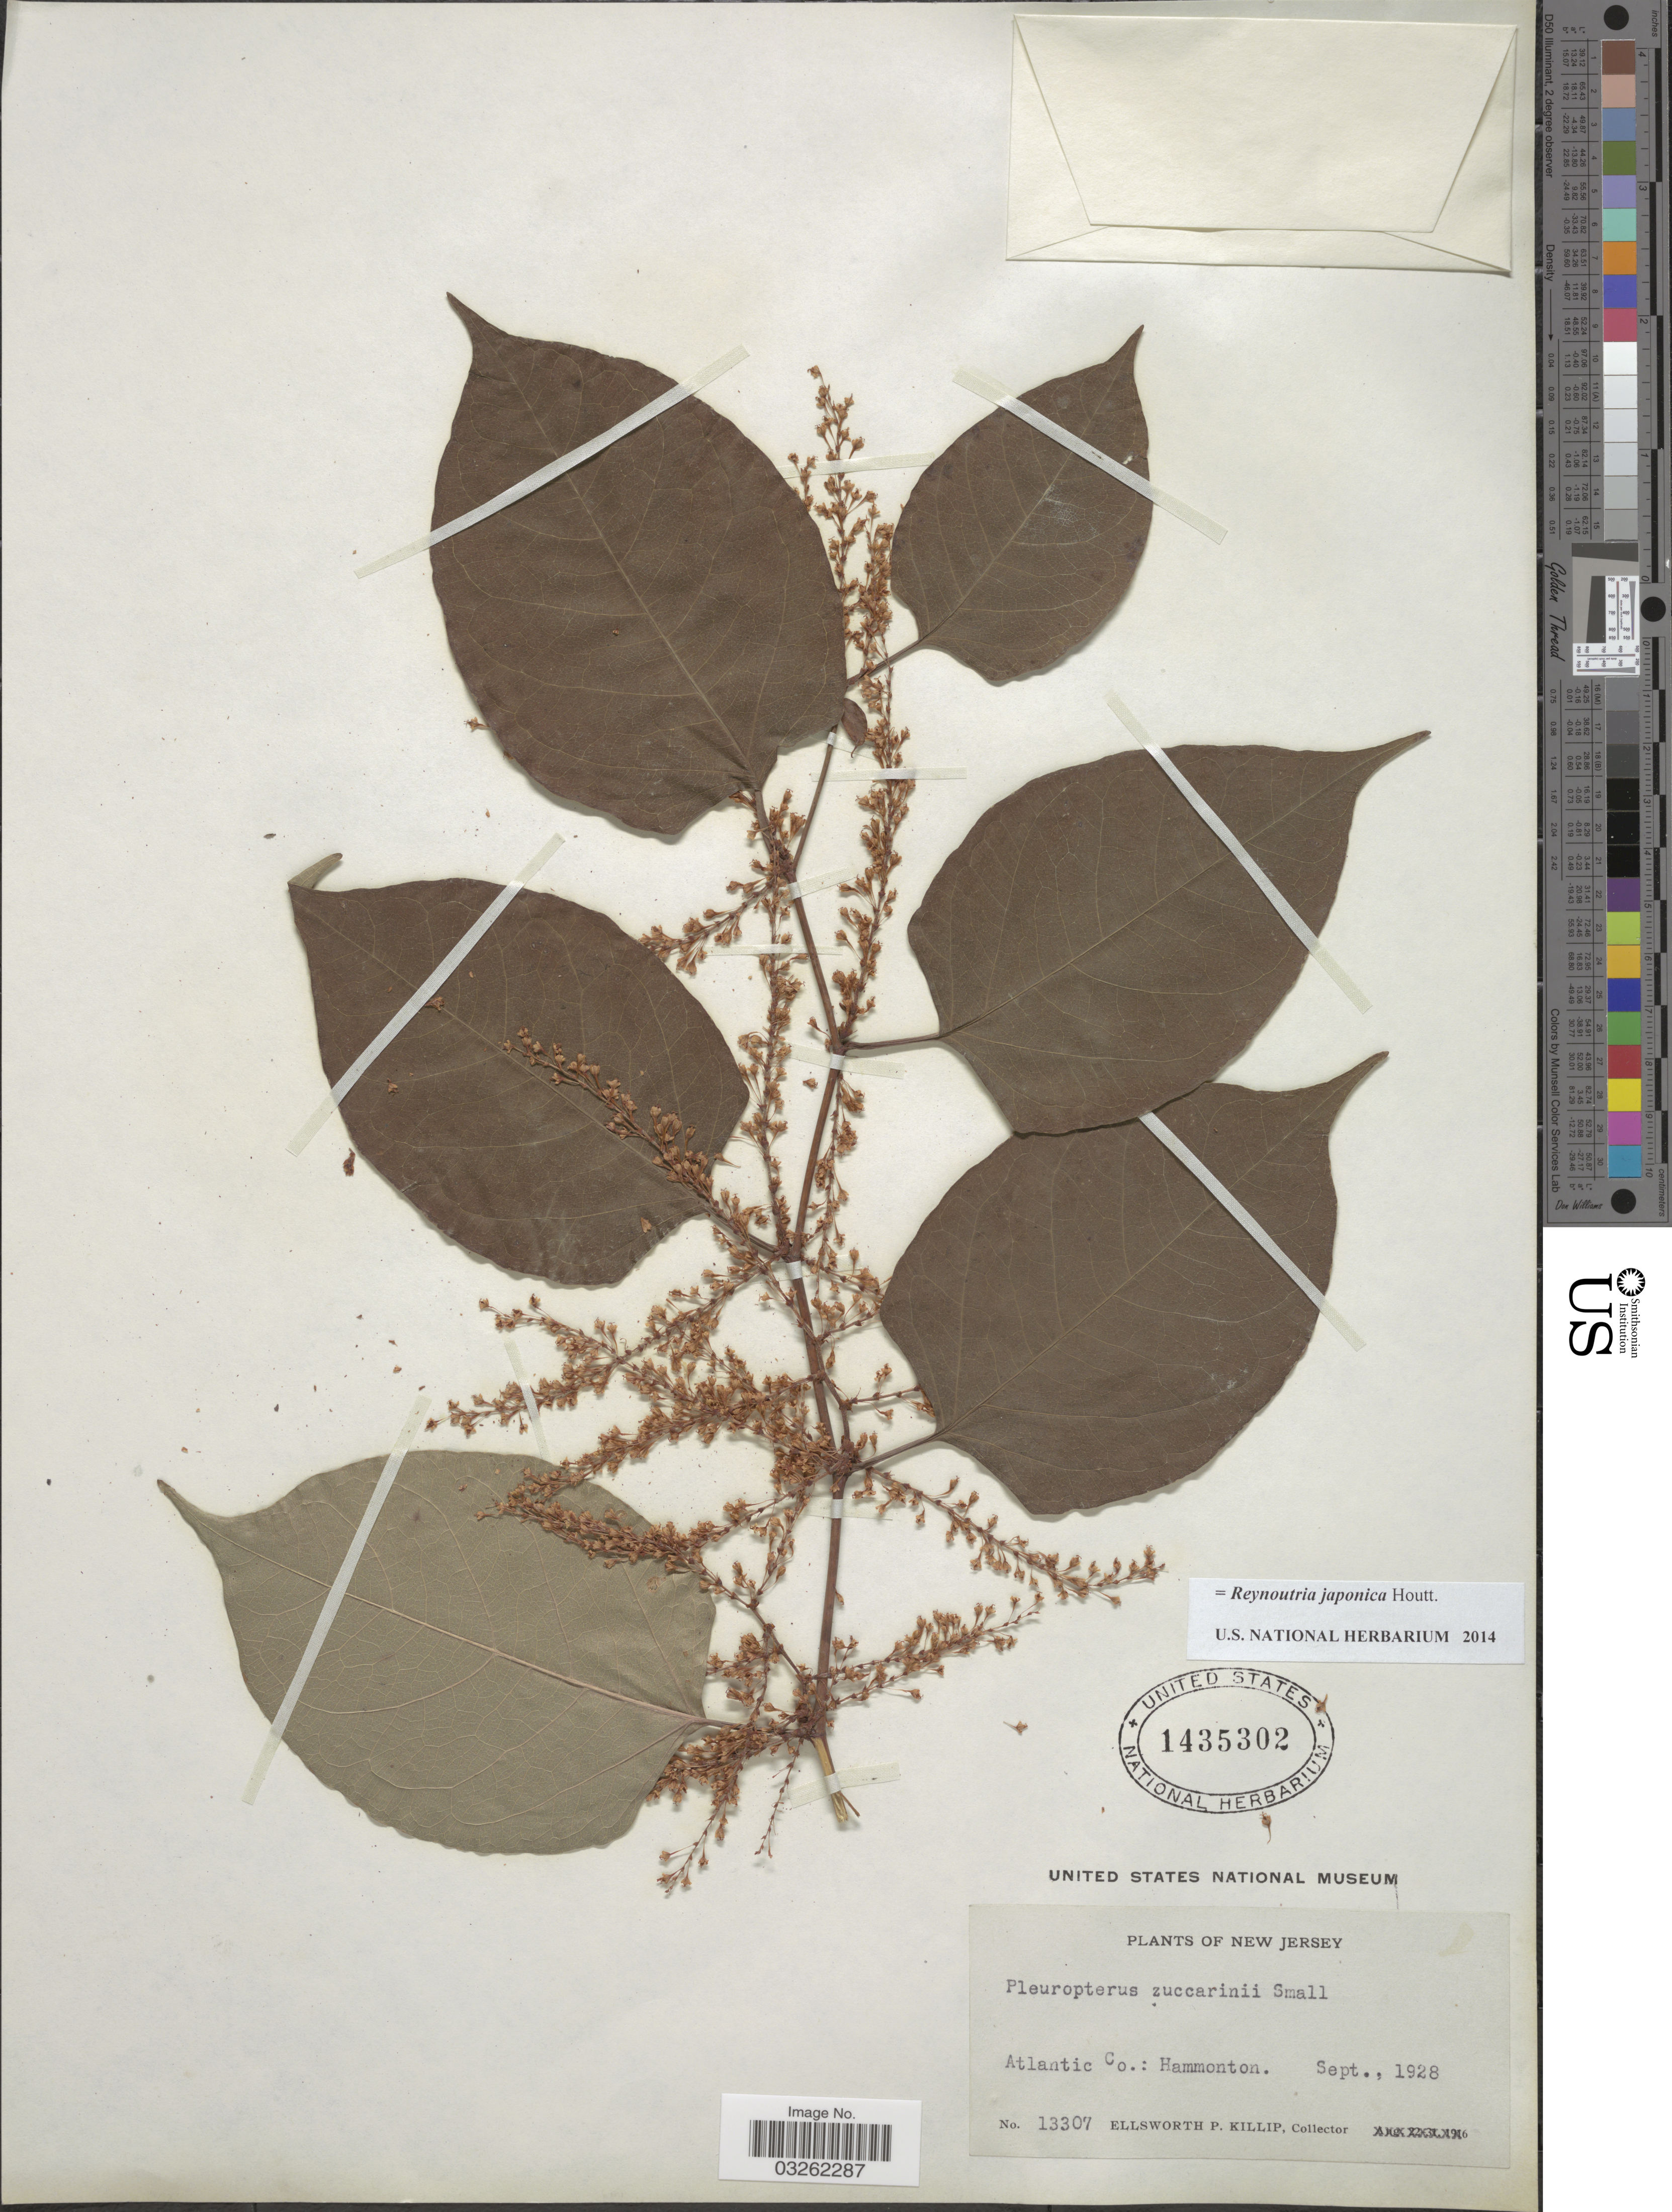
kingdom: Plantae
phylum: Tracheophyta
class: Magnoliopsida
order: Caryophyllales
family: Polygonaceae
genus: Reynoutria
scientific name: Reynoutria japonica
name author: Houtt.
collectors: E. P. Killip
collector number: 13307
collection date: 1928-09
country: United States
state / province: New Jersey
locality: Atlantic Co.: Hammonton.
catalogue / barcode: US 1435302